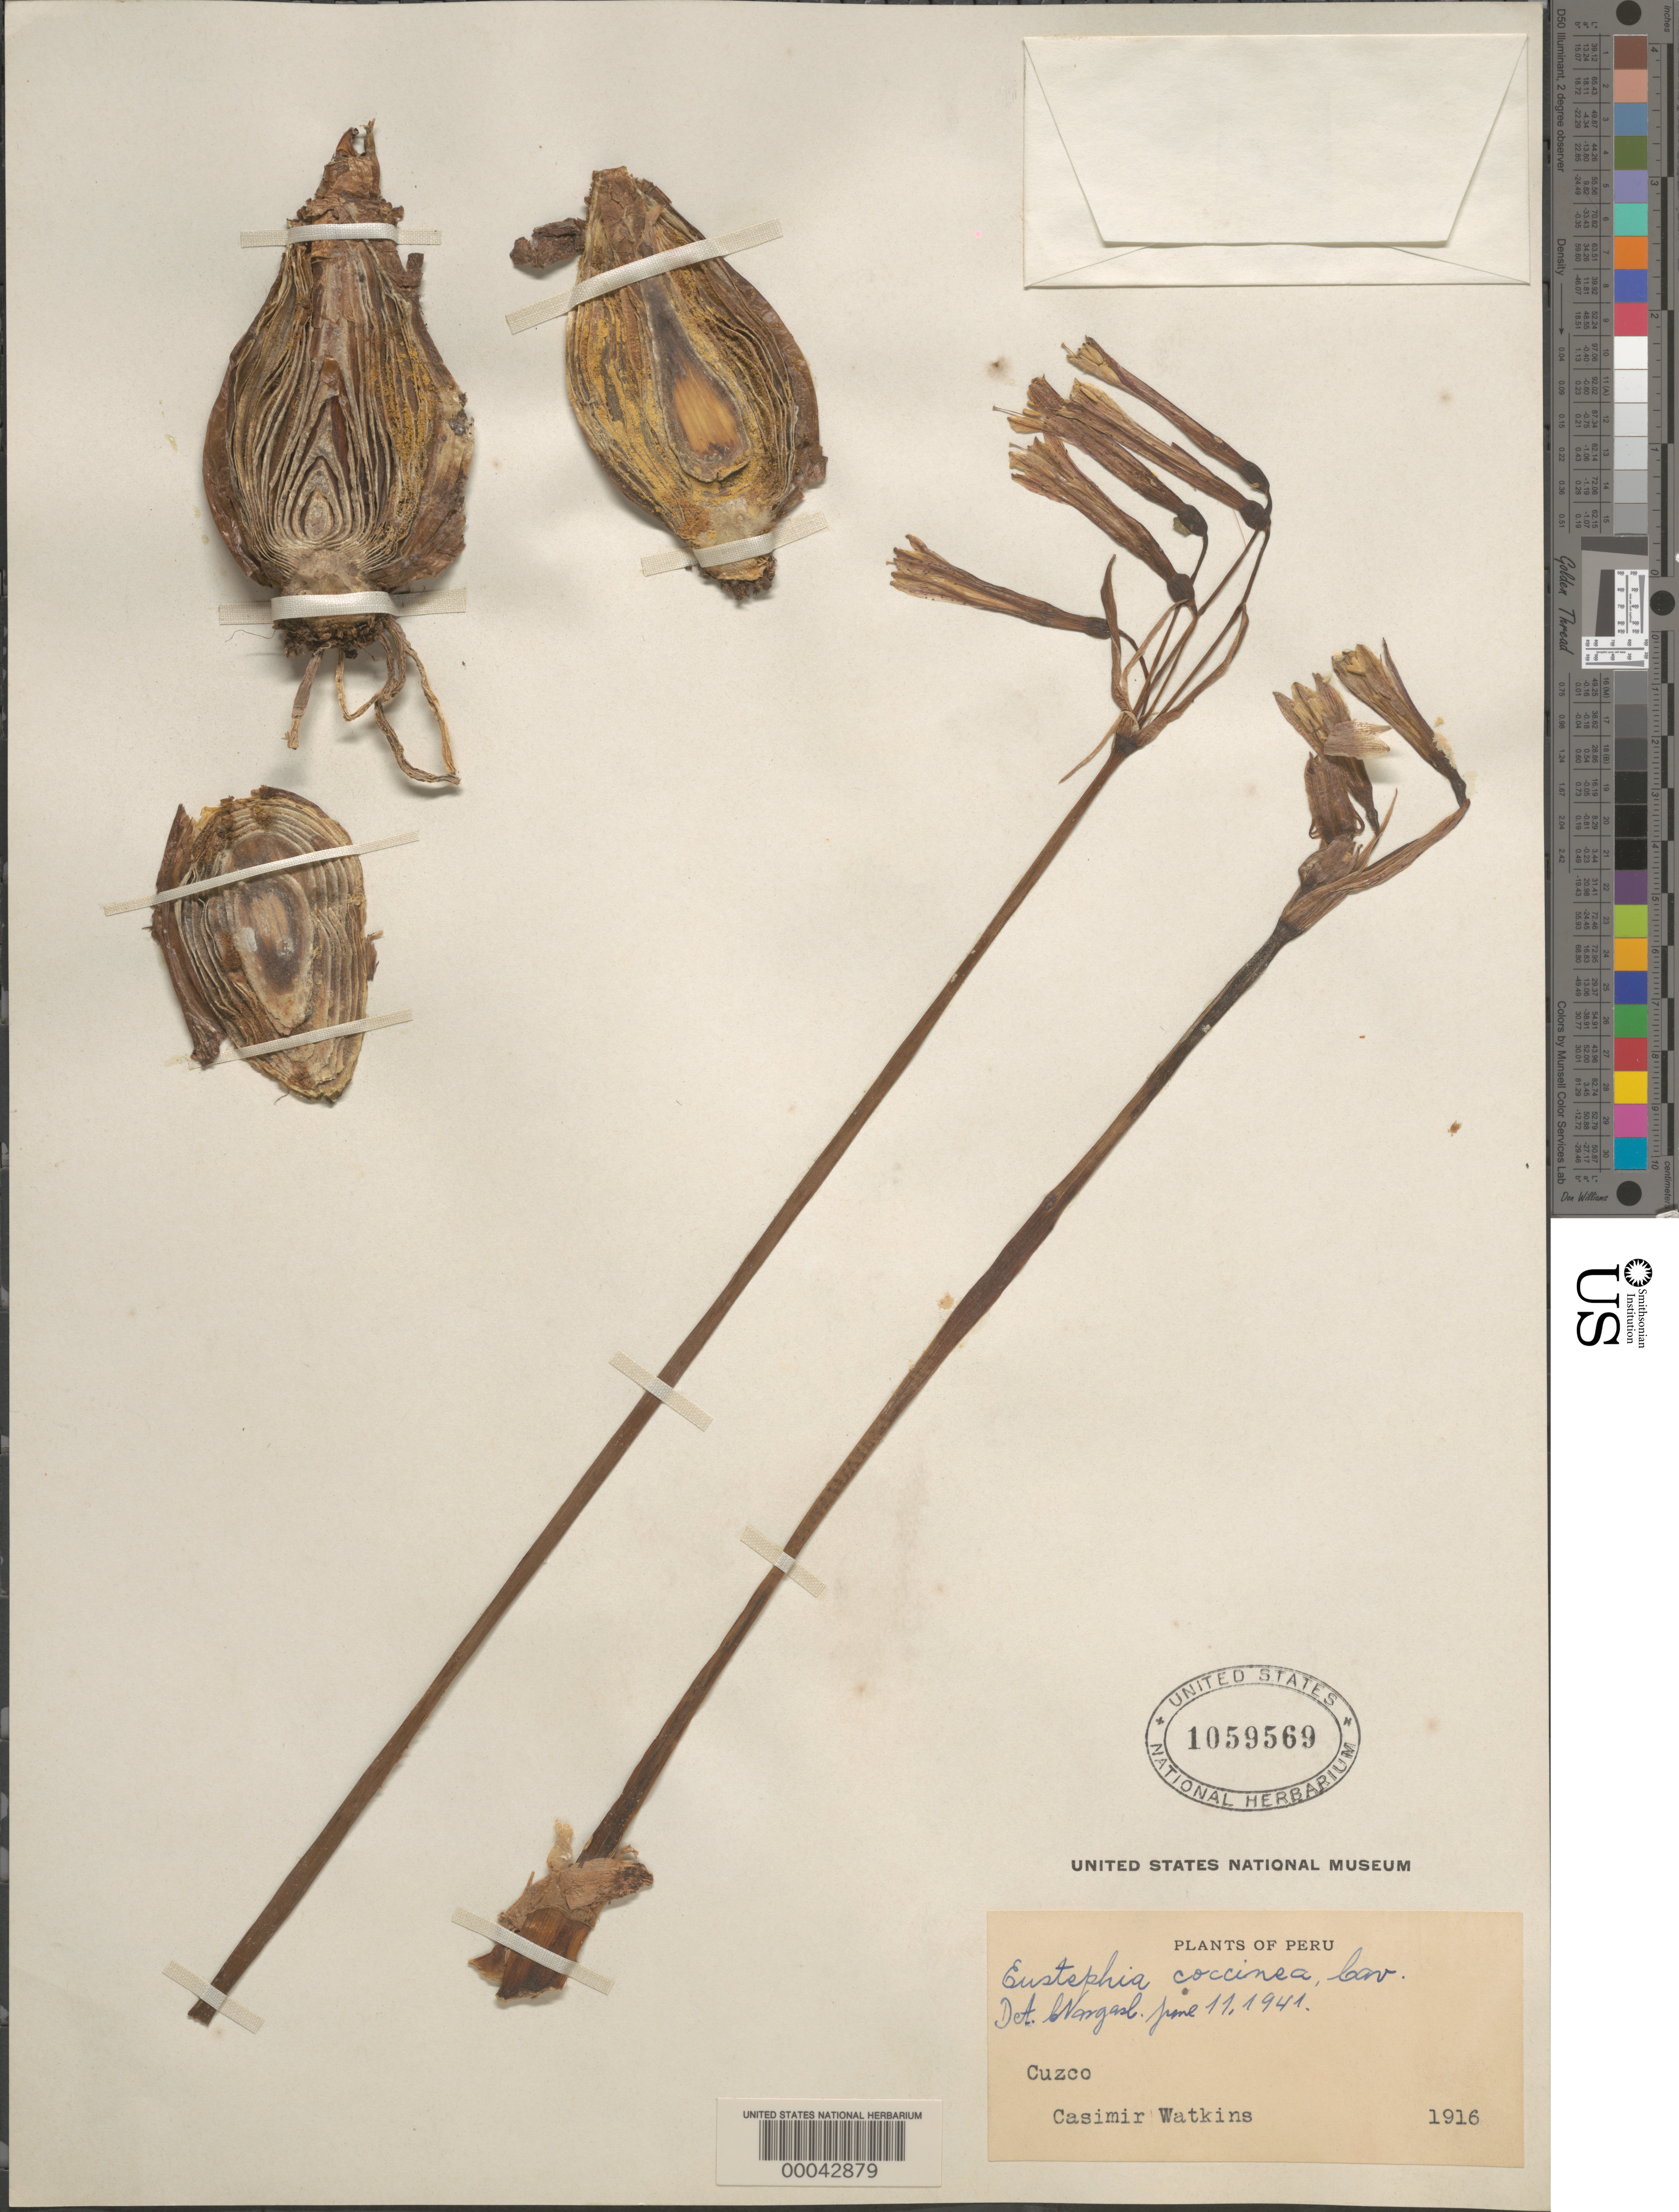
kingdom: Plantae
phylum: Tracheophyta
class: Liliopsida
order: Asparagales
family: Amaryllidaceae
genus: Eustephia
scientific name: Eustephia coccinea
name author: Cav.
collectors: C. Watkins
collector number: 1916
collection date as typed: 11 Jun 1941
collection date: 1941-06-11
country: Peru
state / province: Cusco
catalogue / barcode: US 1059569